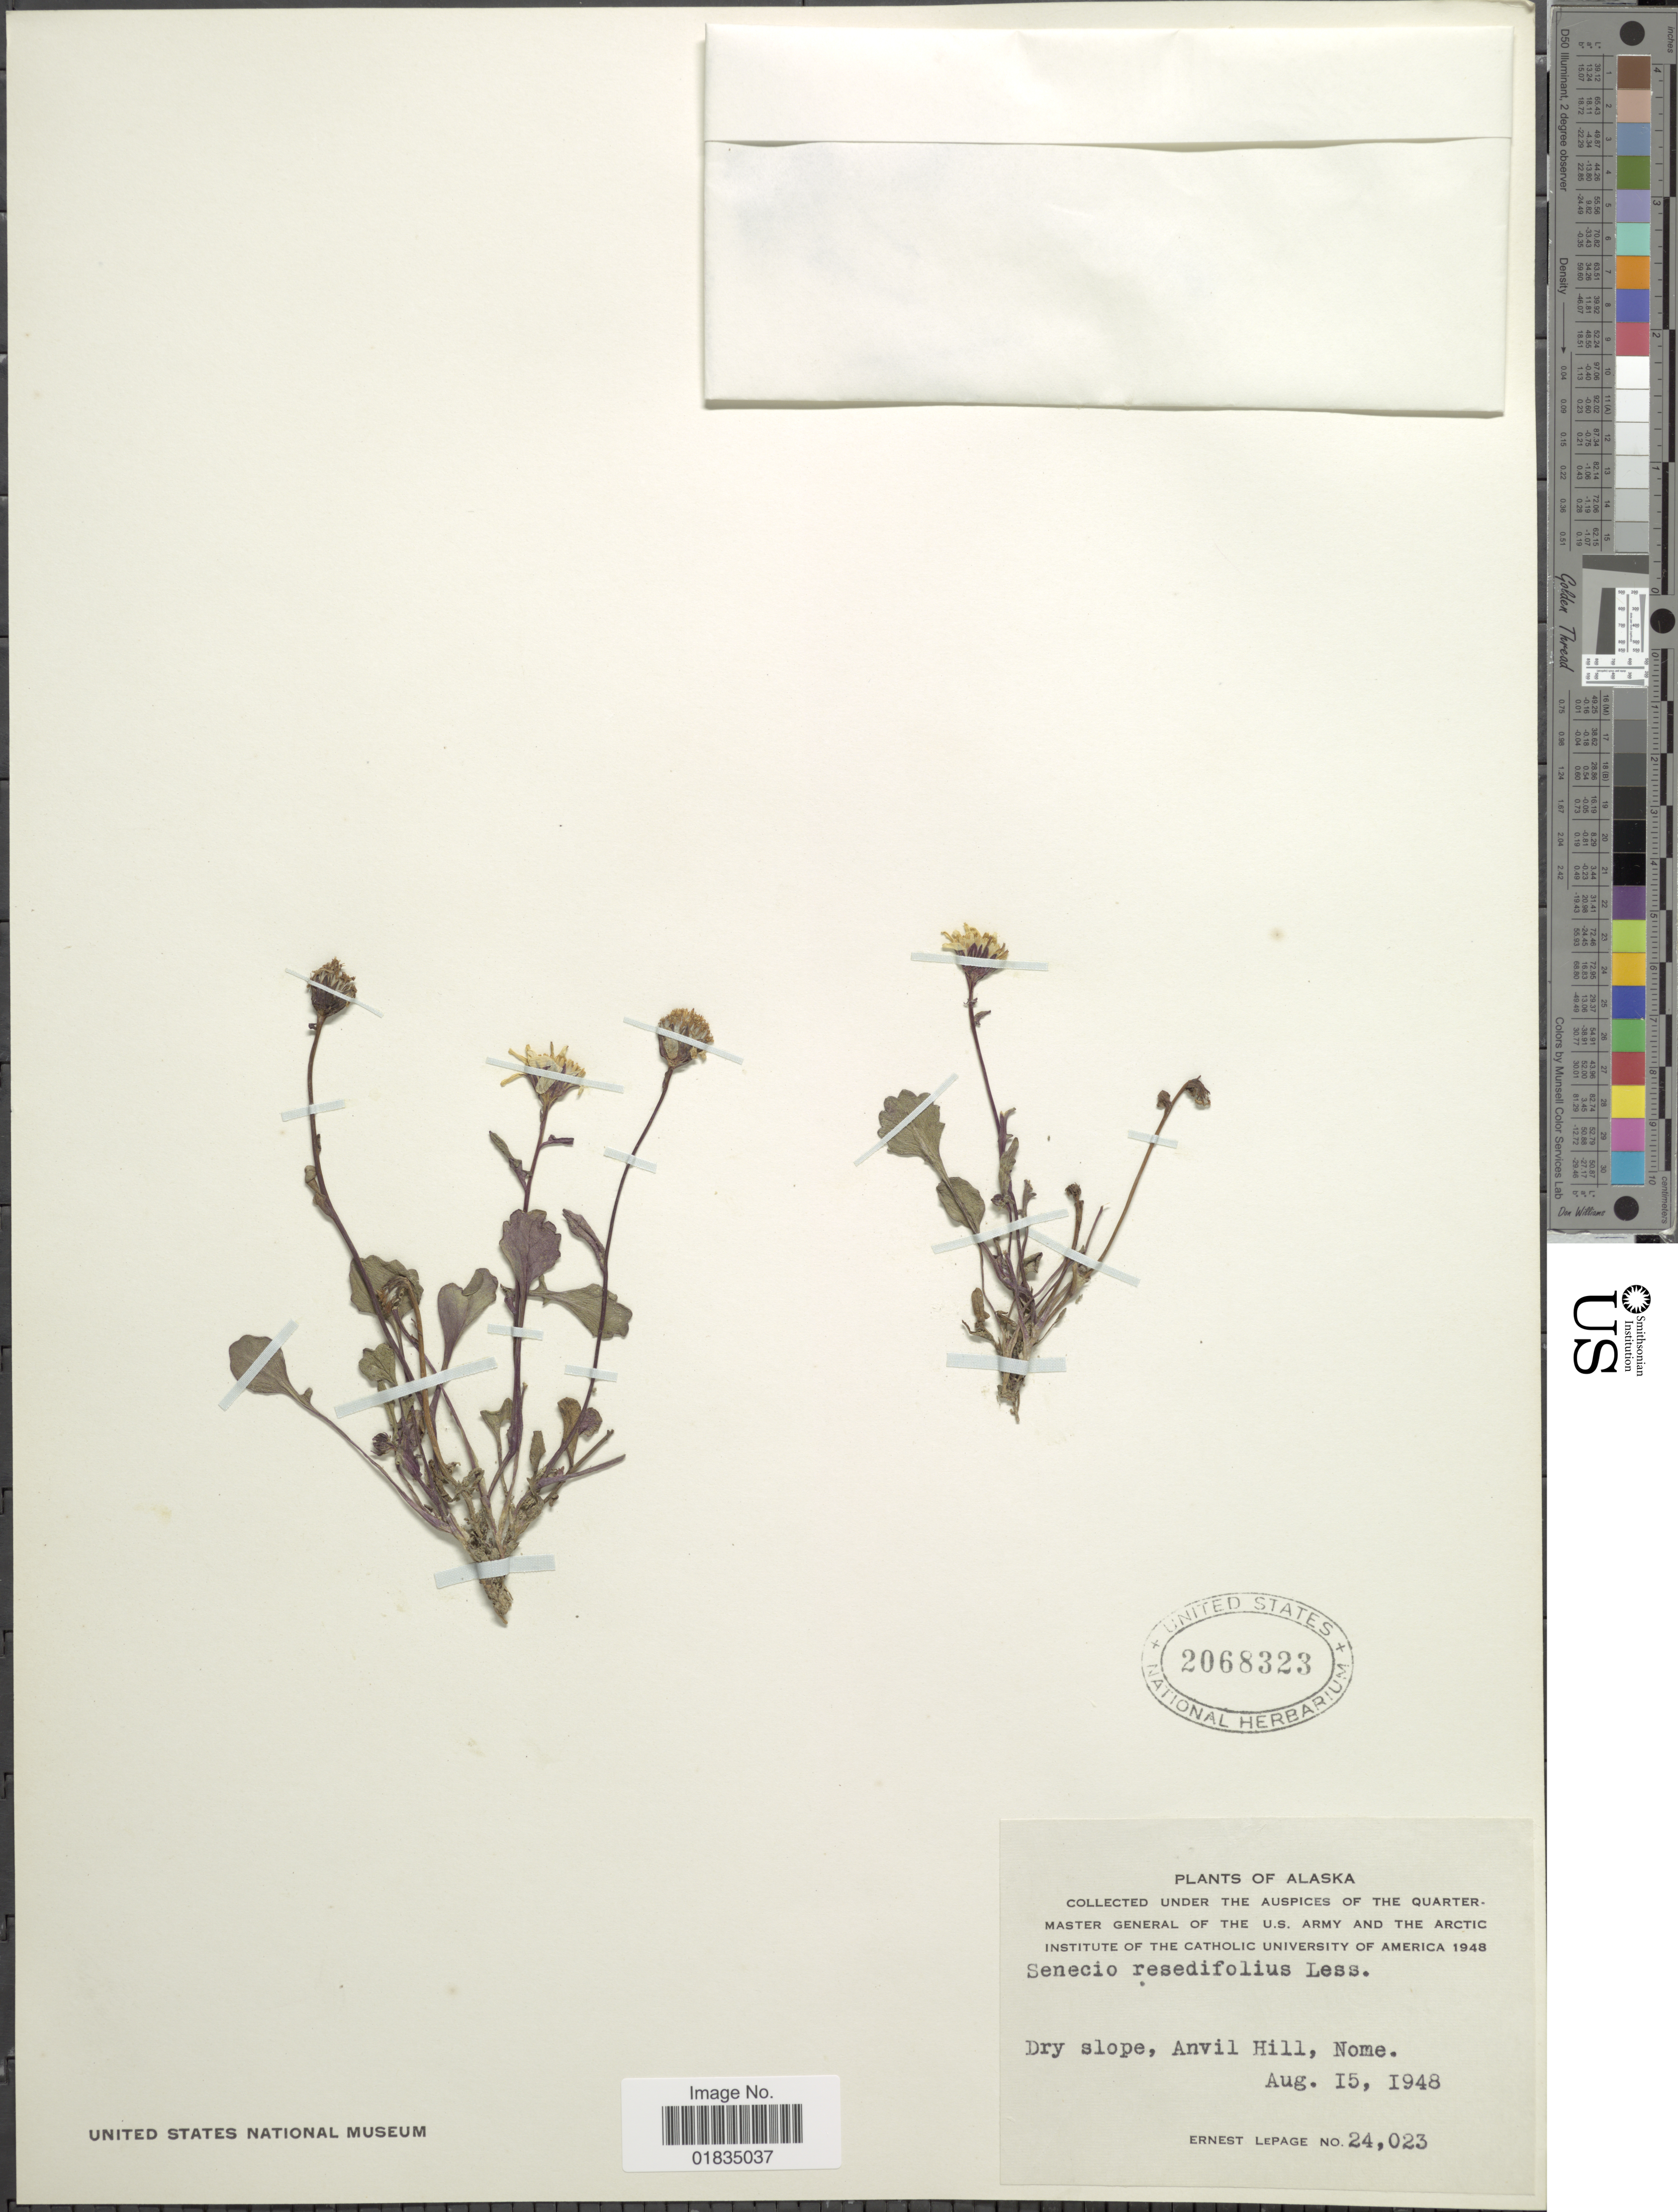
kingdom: Plantae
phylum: Tracheophyta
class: Magnoliopsida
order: Asterales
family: Asteraceae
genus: Packera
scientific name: Packera heterophylla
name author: (Fisch.) E. Wiebe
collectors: E. Lepage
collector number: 24023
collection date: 1948-08-15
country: United States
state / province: Alaska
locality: Anvil Hill, Nome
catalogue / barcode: US 2068323